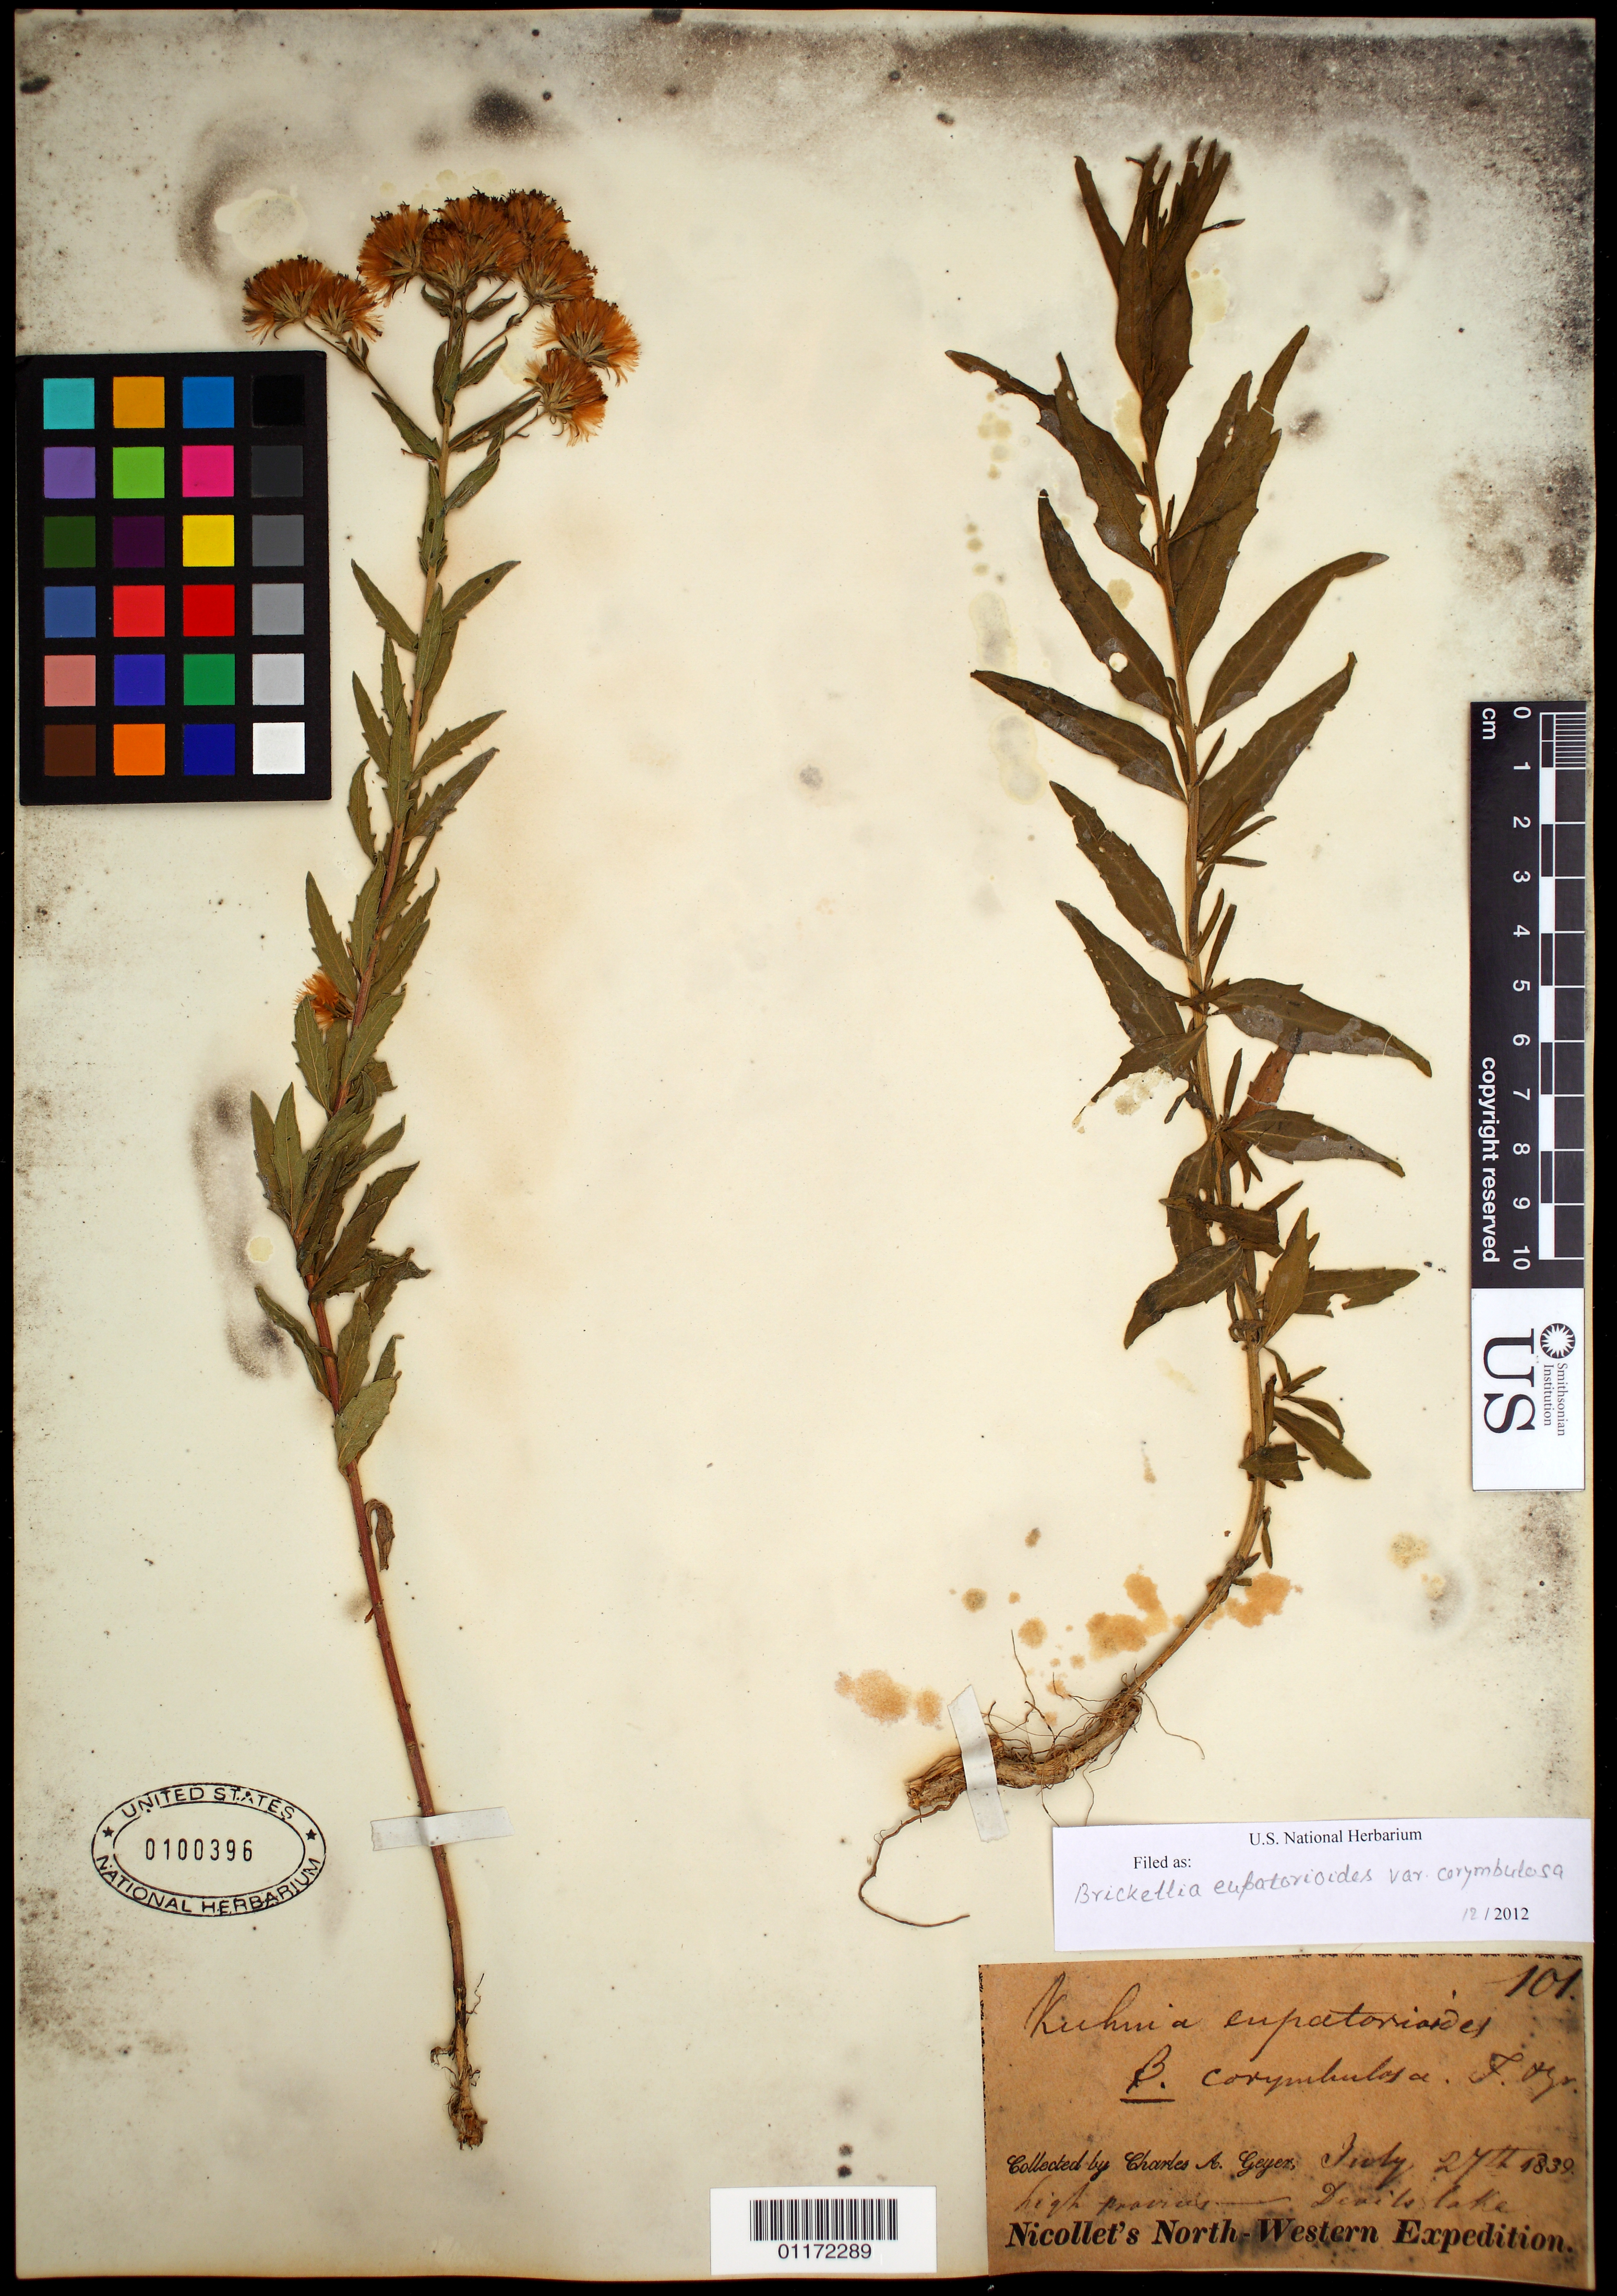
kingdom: Plantae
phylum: Tracheophyta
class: Magnoliopsida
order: Asterales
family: Asteraceae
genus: Brickellia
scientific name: Brickellia eupatorioides var. corymbulosa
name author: (Torr. & A. Gray) Shinners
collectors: C. A. Geyer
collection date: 1839-07-27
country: United States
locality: Devil's Lake.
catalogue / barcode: US 100396